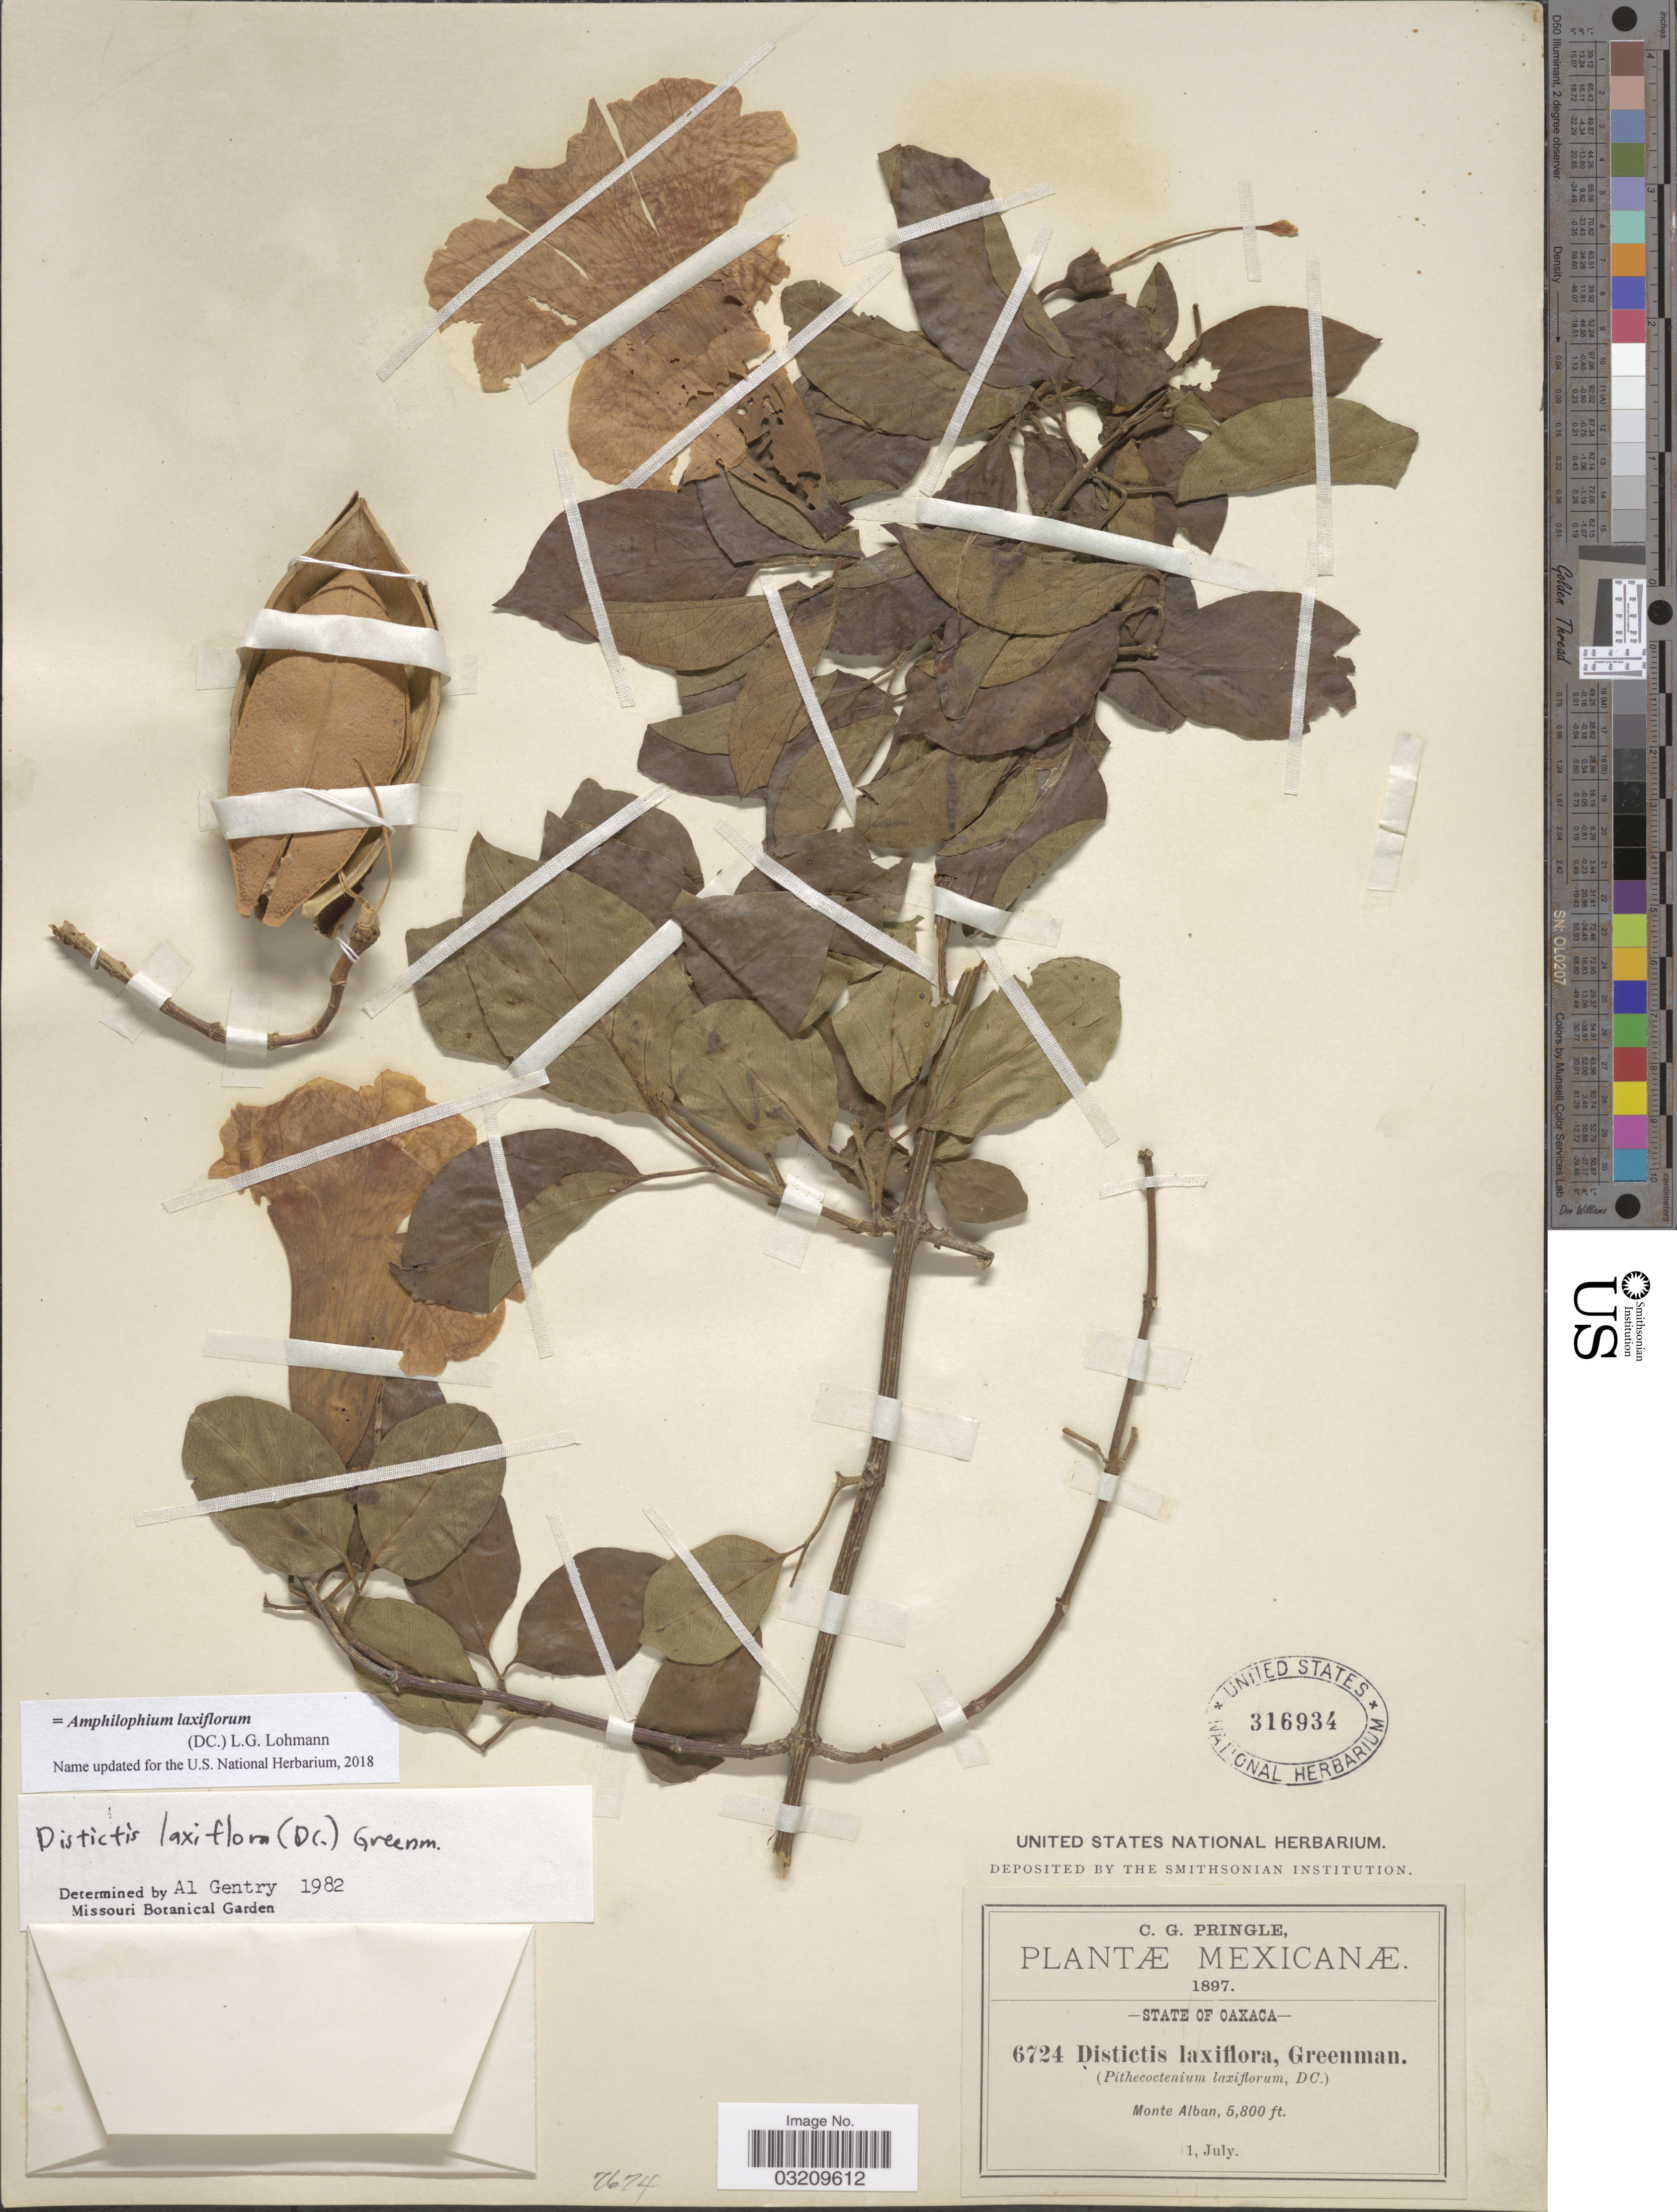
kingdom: Plantae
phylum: Tracheophyta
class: Magnoliopsida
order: Lamiales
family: Bignoniaceae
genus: Amphilophium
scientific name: Amphilophium laxiflorum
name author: (DC.) L.G. Lohmann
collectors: C. G. Pringle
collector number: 6724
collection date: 1897-07-01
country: Mexico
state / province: Oaxaca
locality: Monte Alban.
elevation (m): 1768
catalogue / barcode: US 316934